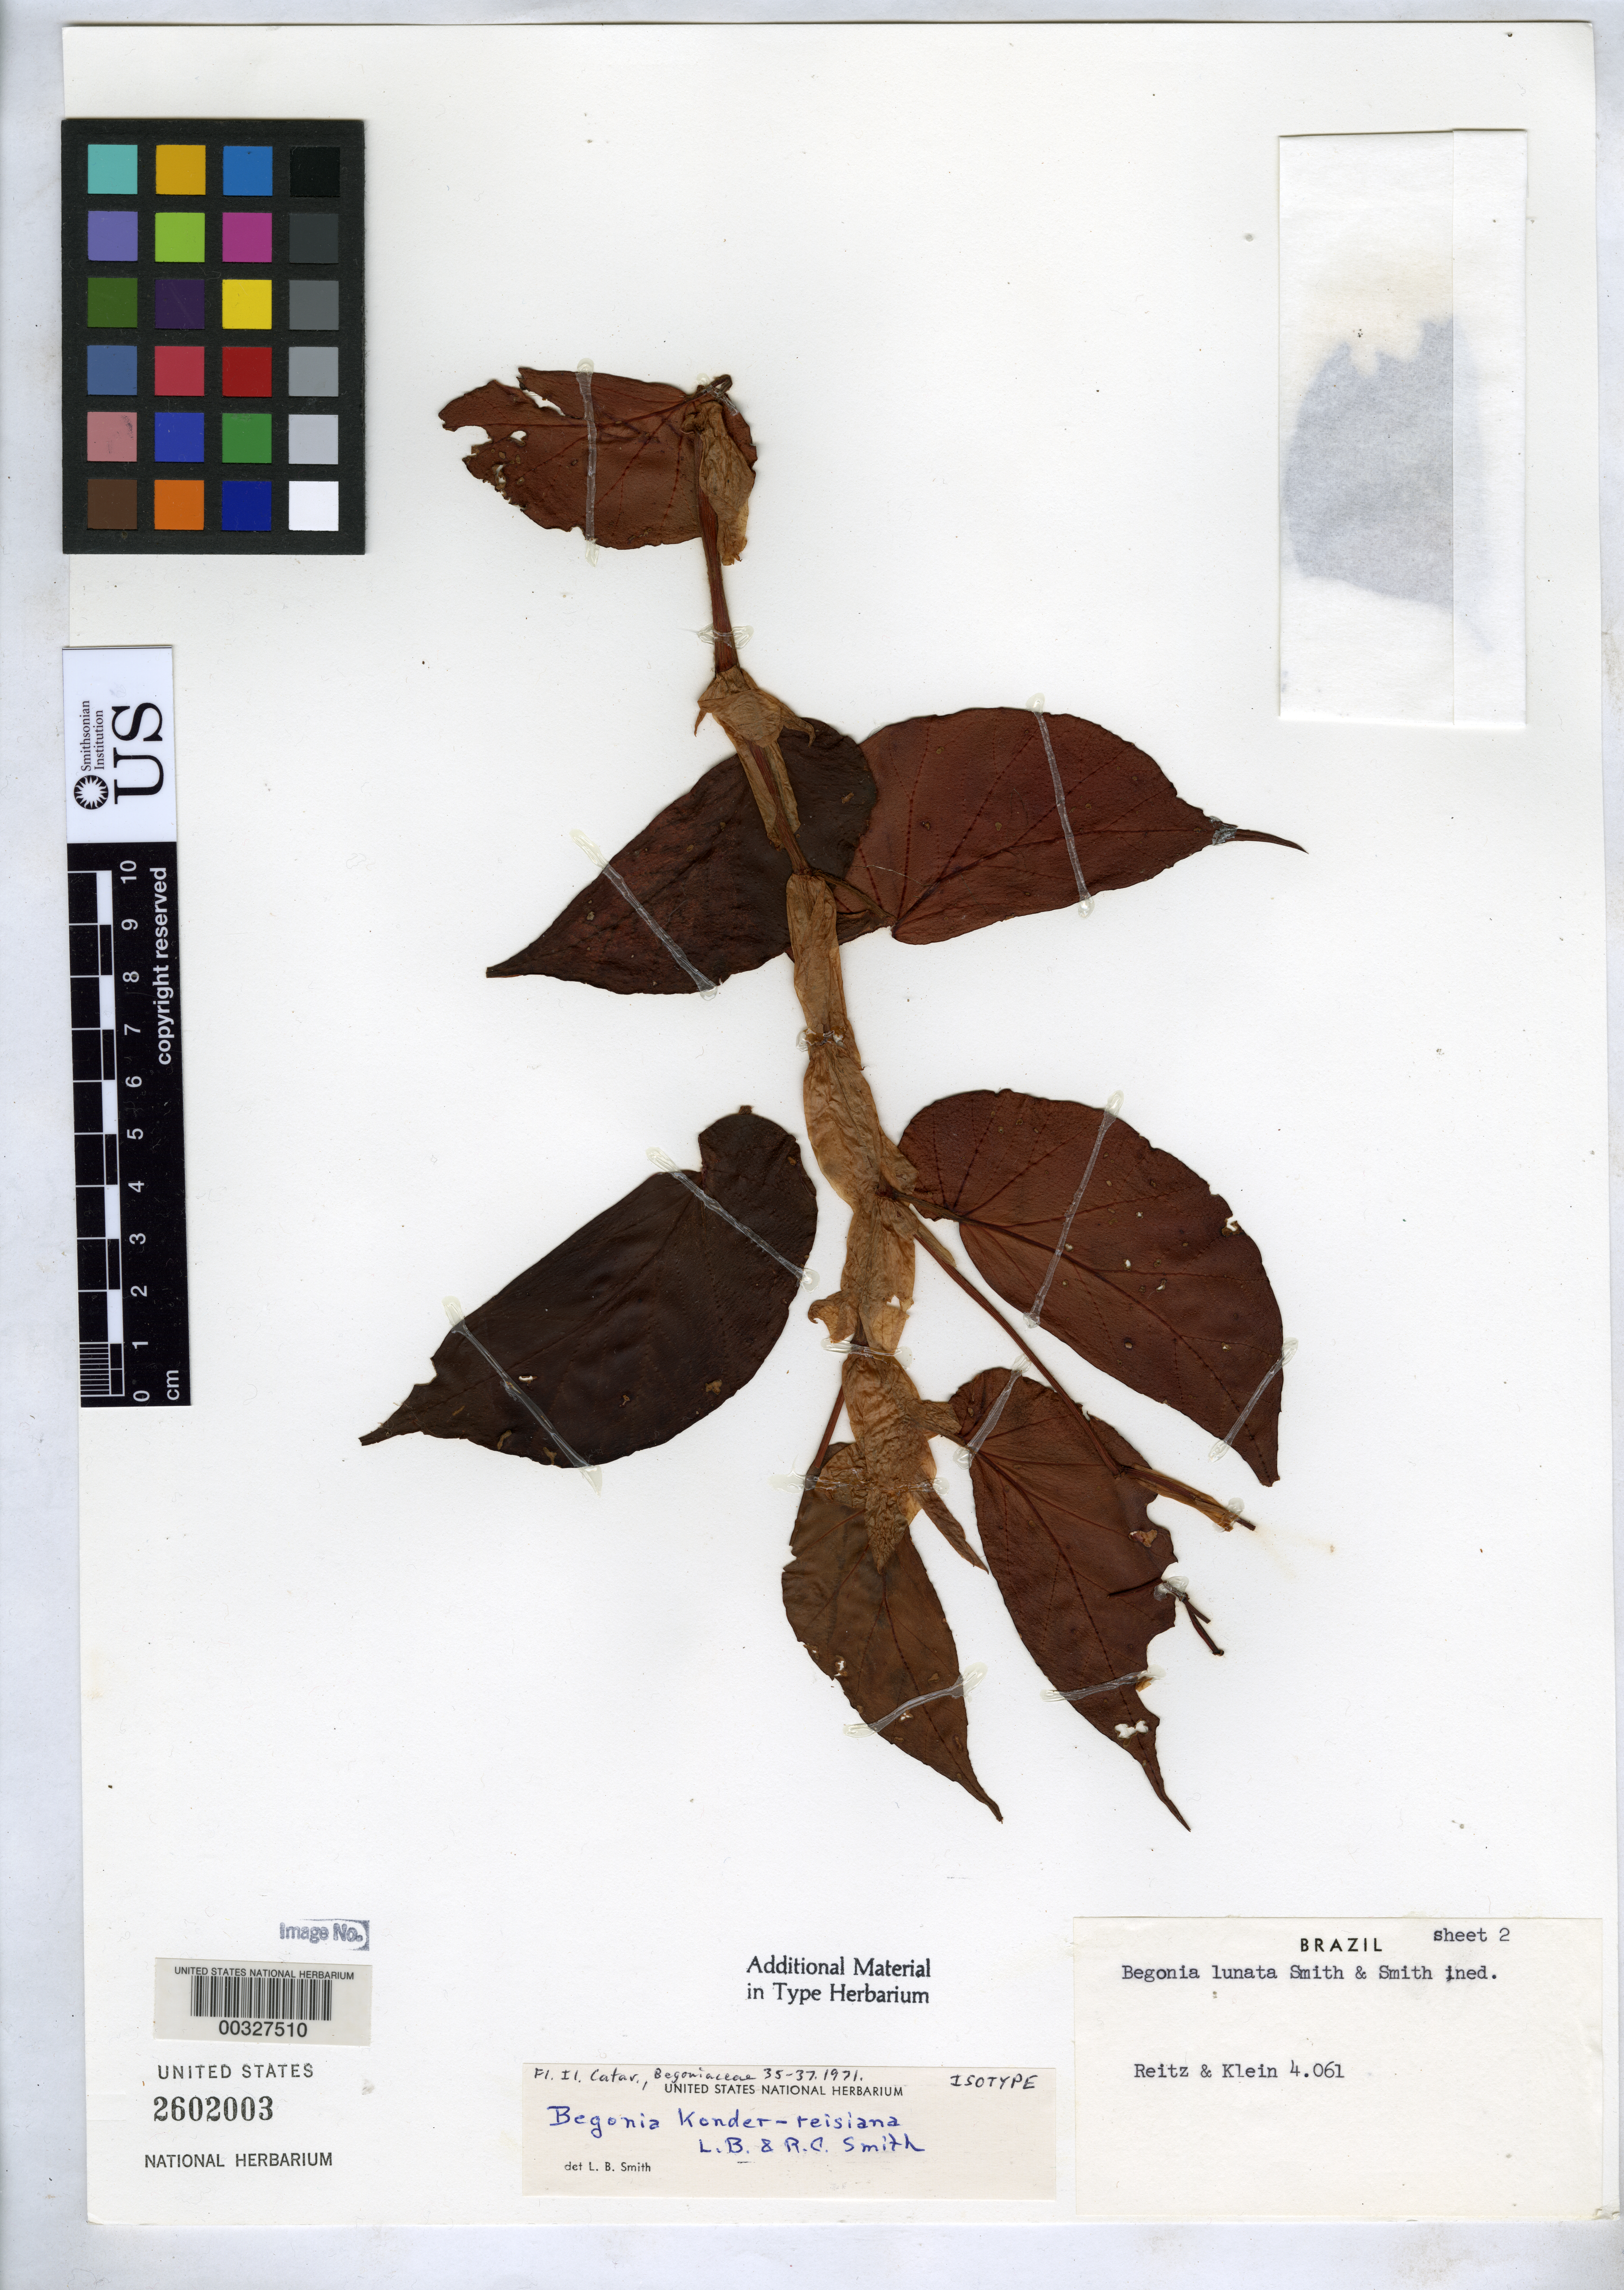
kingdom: Plantae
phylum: Tracheophyta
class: Magnoliopsida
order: Cucurbitales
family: Begoniaceae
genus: Begonia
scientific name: Begonia konder-reisiana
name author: L.B. Sm.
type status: Holotype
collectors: R. Reitz & R. M. Klein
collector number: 4061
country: Brazil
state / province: Santa Catarina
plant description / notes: L.B. Smith annotation label altered, "isotype" added [S.F. Smith script] but specimen is clearly labeled "sheet 2" [of holotype].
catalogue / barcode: US 2602003